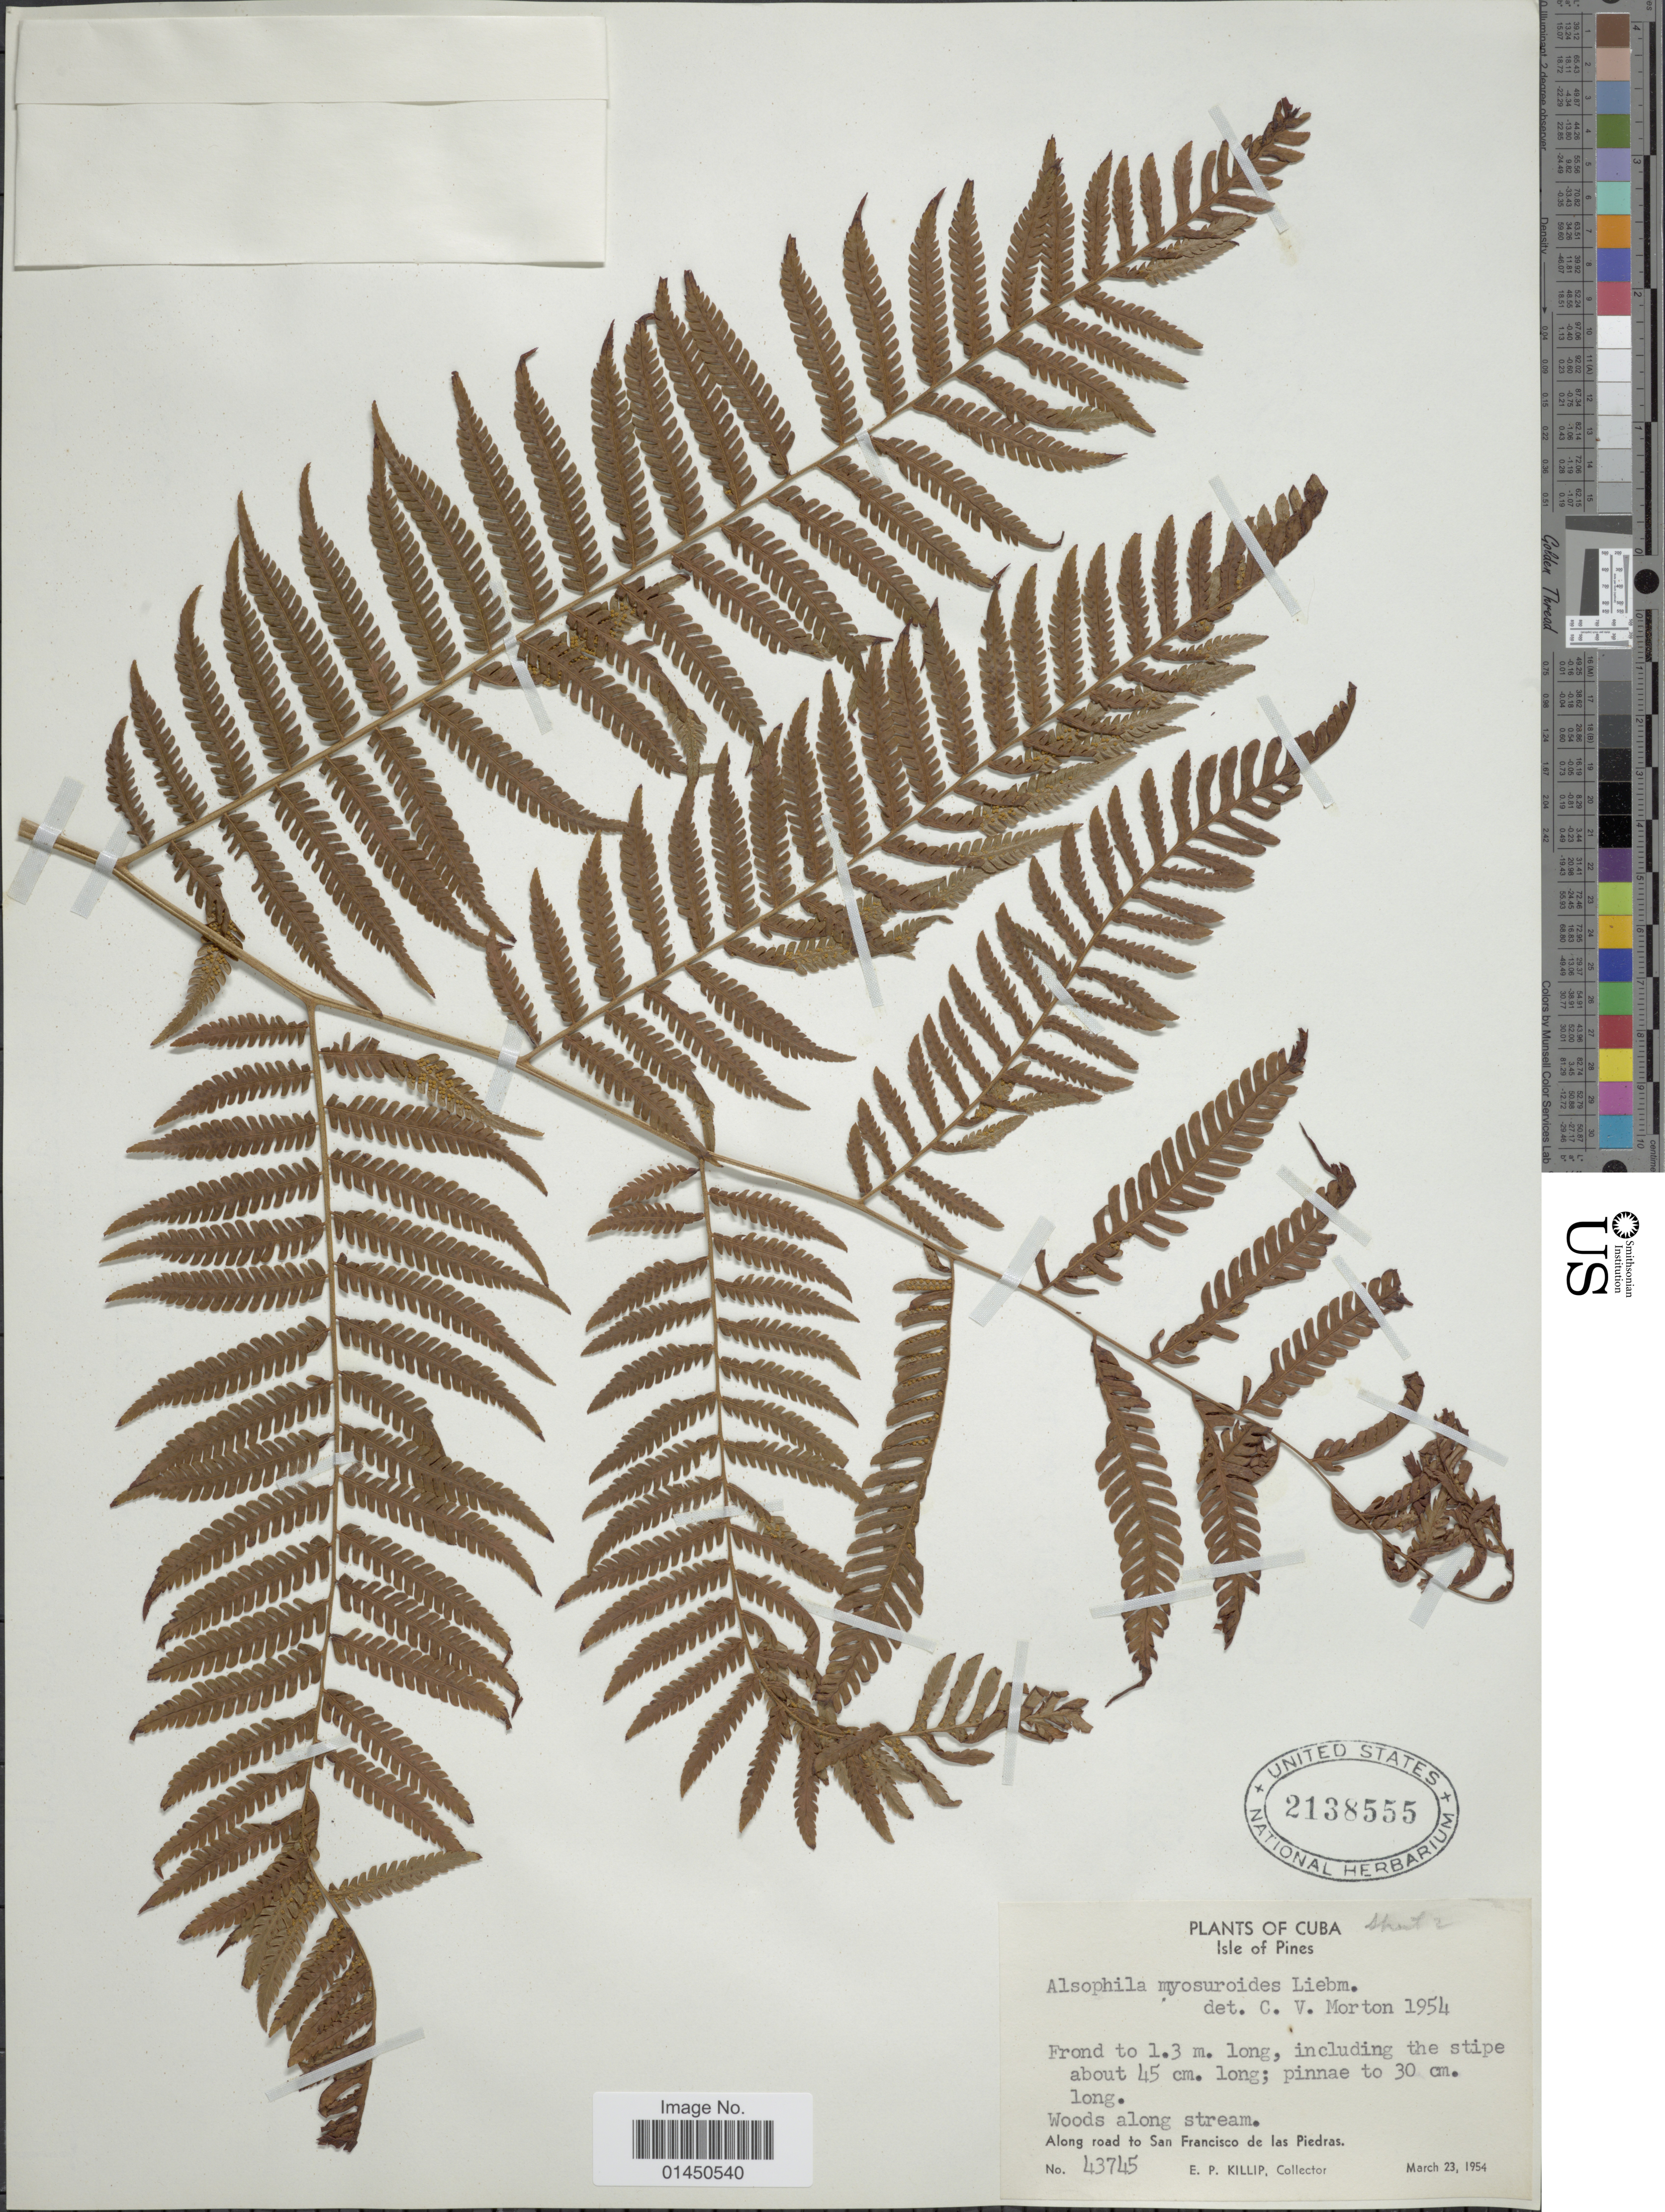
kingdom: Plantae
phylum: Tracheophyta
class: Polypodiopsida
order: Cyatheales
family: Cyatheaceae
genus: Cyathea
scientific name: Cyathea myosuriodes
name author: (Liebm.) Domin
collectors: E. P. Killip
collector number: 43745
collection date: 1954-03-23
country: Cuba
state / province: Isla de la Juventud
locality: Isle of Pines, woods along stream, along road to San Francisco de las Piedras.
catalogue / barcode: US 2138555